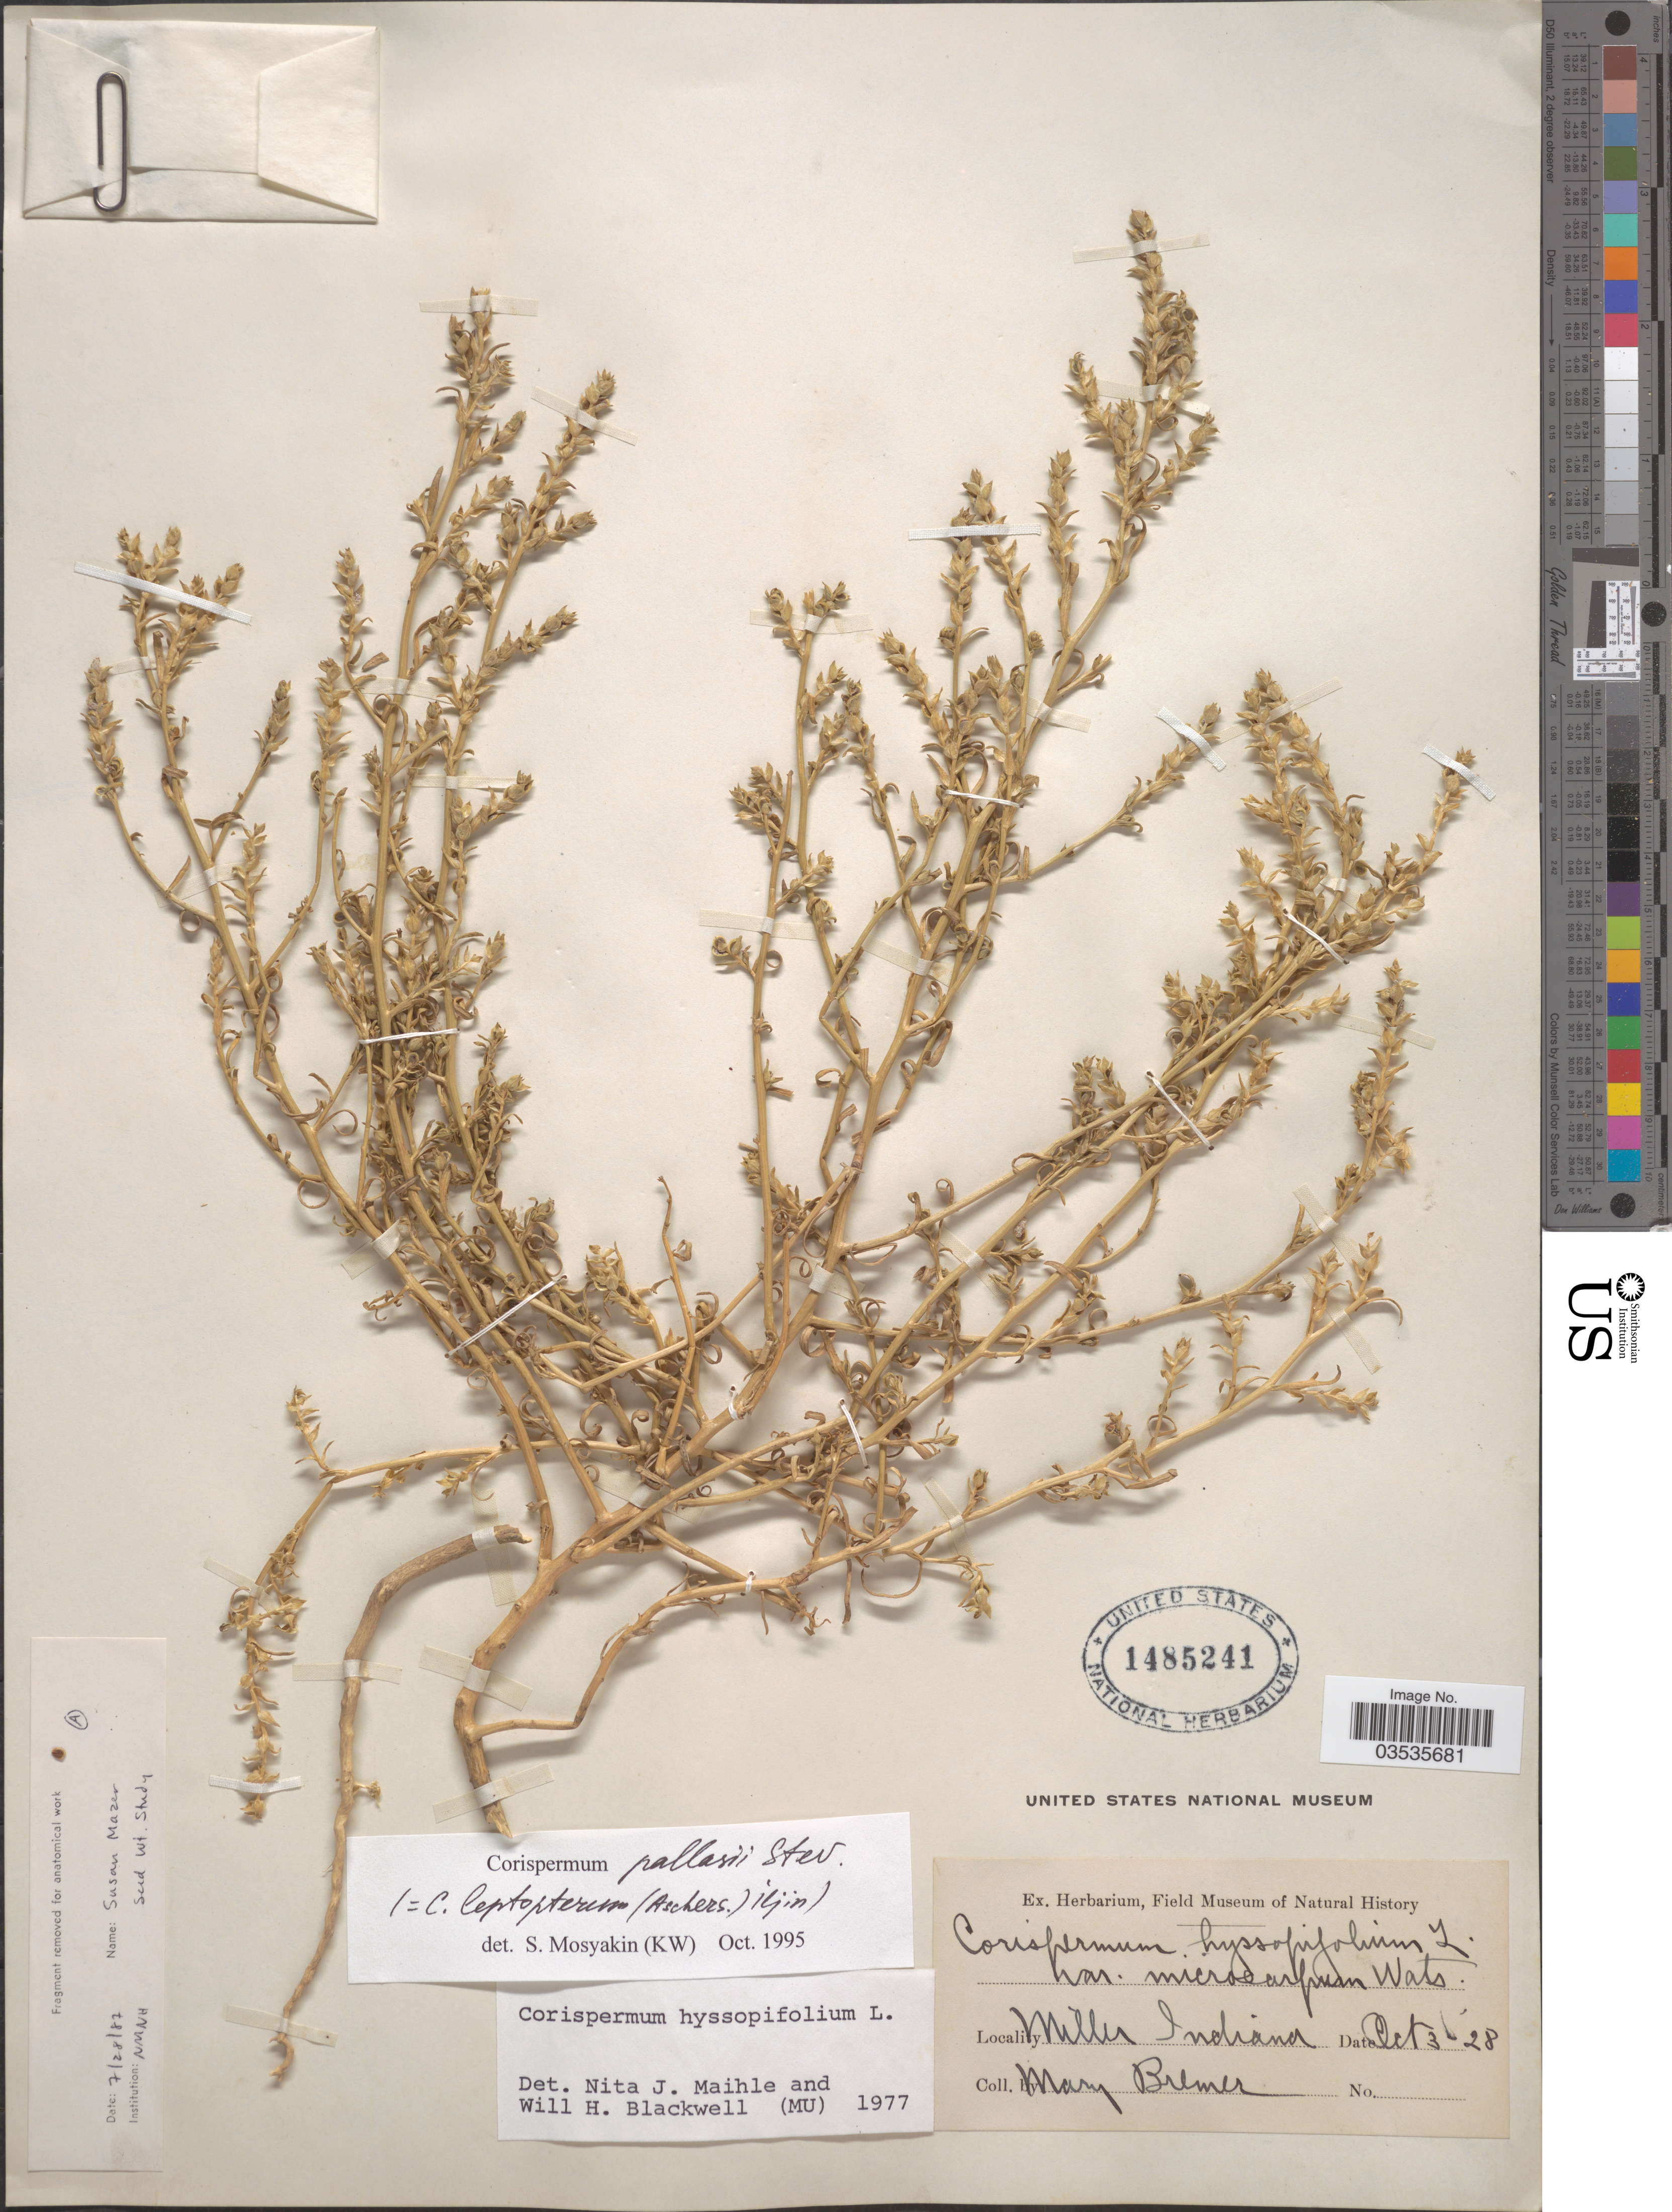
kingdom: Plantae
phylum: Tracheophyta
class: Magnoliopsida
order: Caryophyllales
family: Amaranthaceae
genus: Corispermum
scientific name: Corispermum pallasii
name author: Steven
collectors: M. Bremer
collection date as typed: Transcribed d/m/y: 3/10/28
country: United States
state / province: Indiana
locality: Miller.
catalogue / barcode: US 1485241